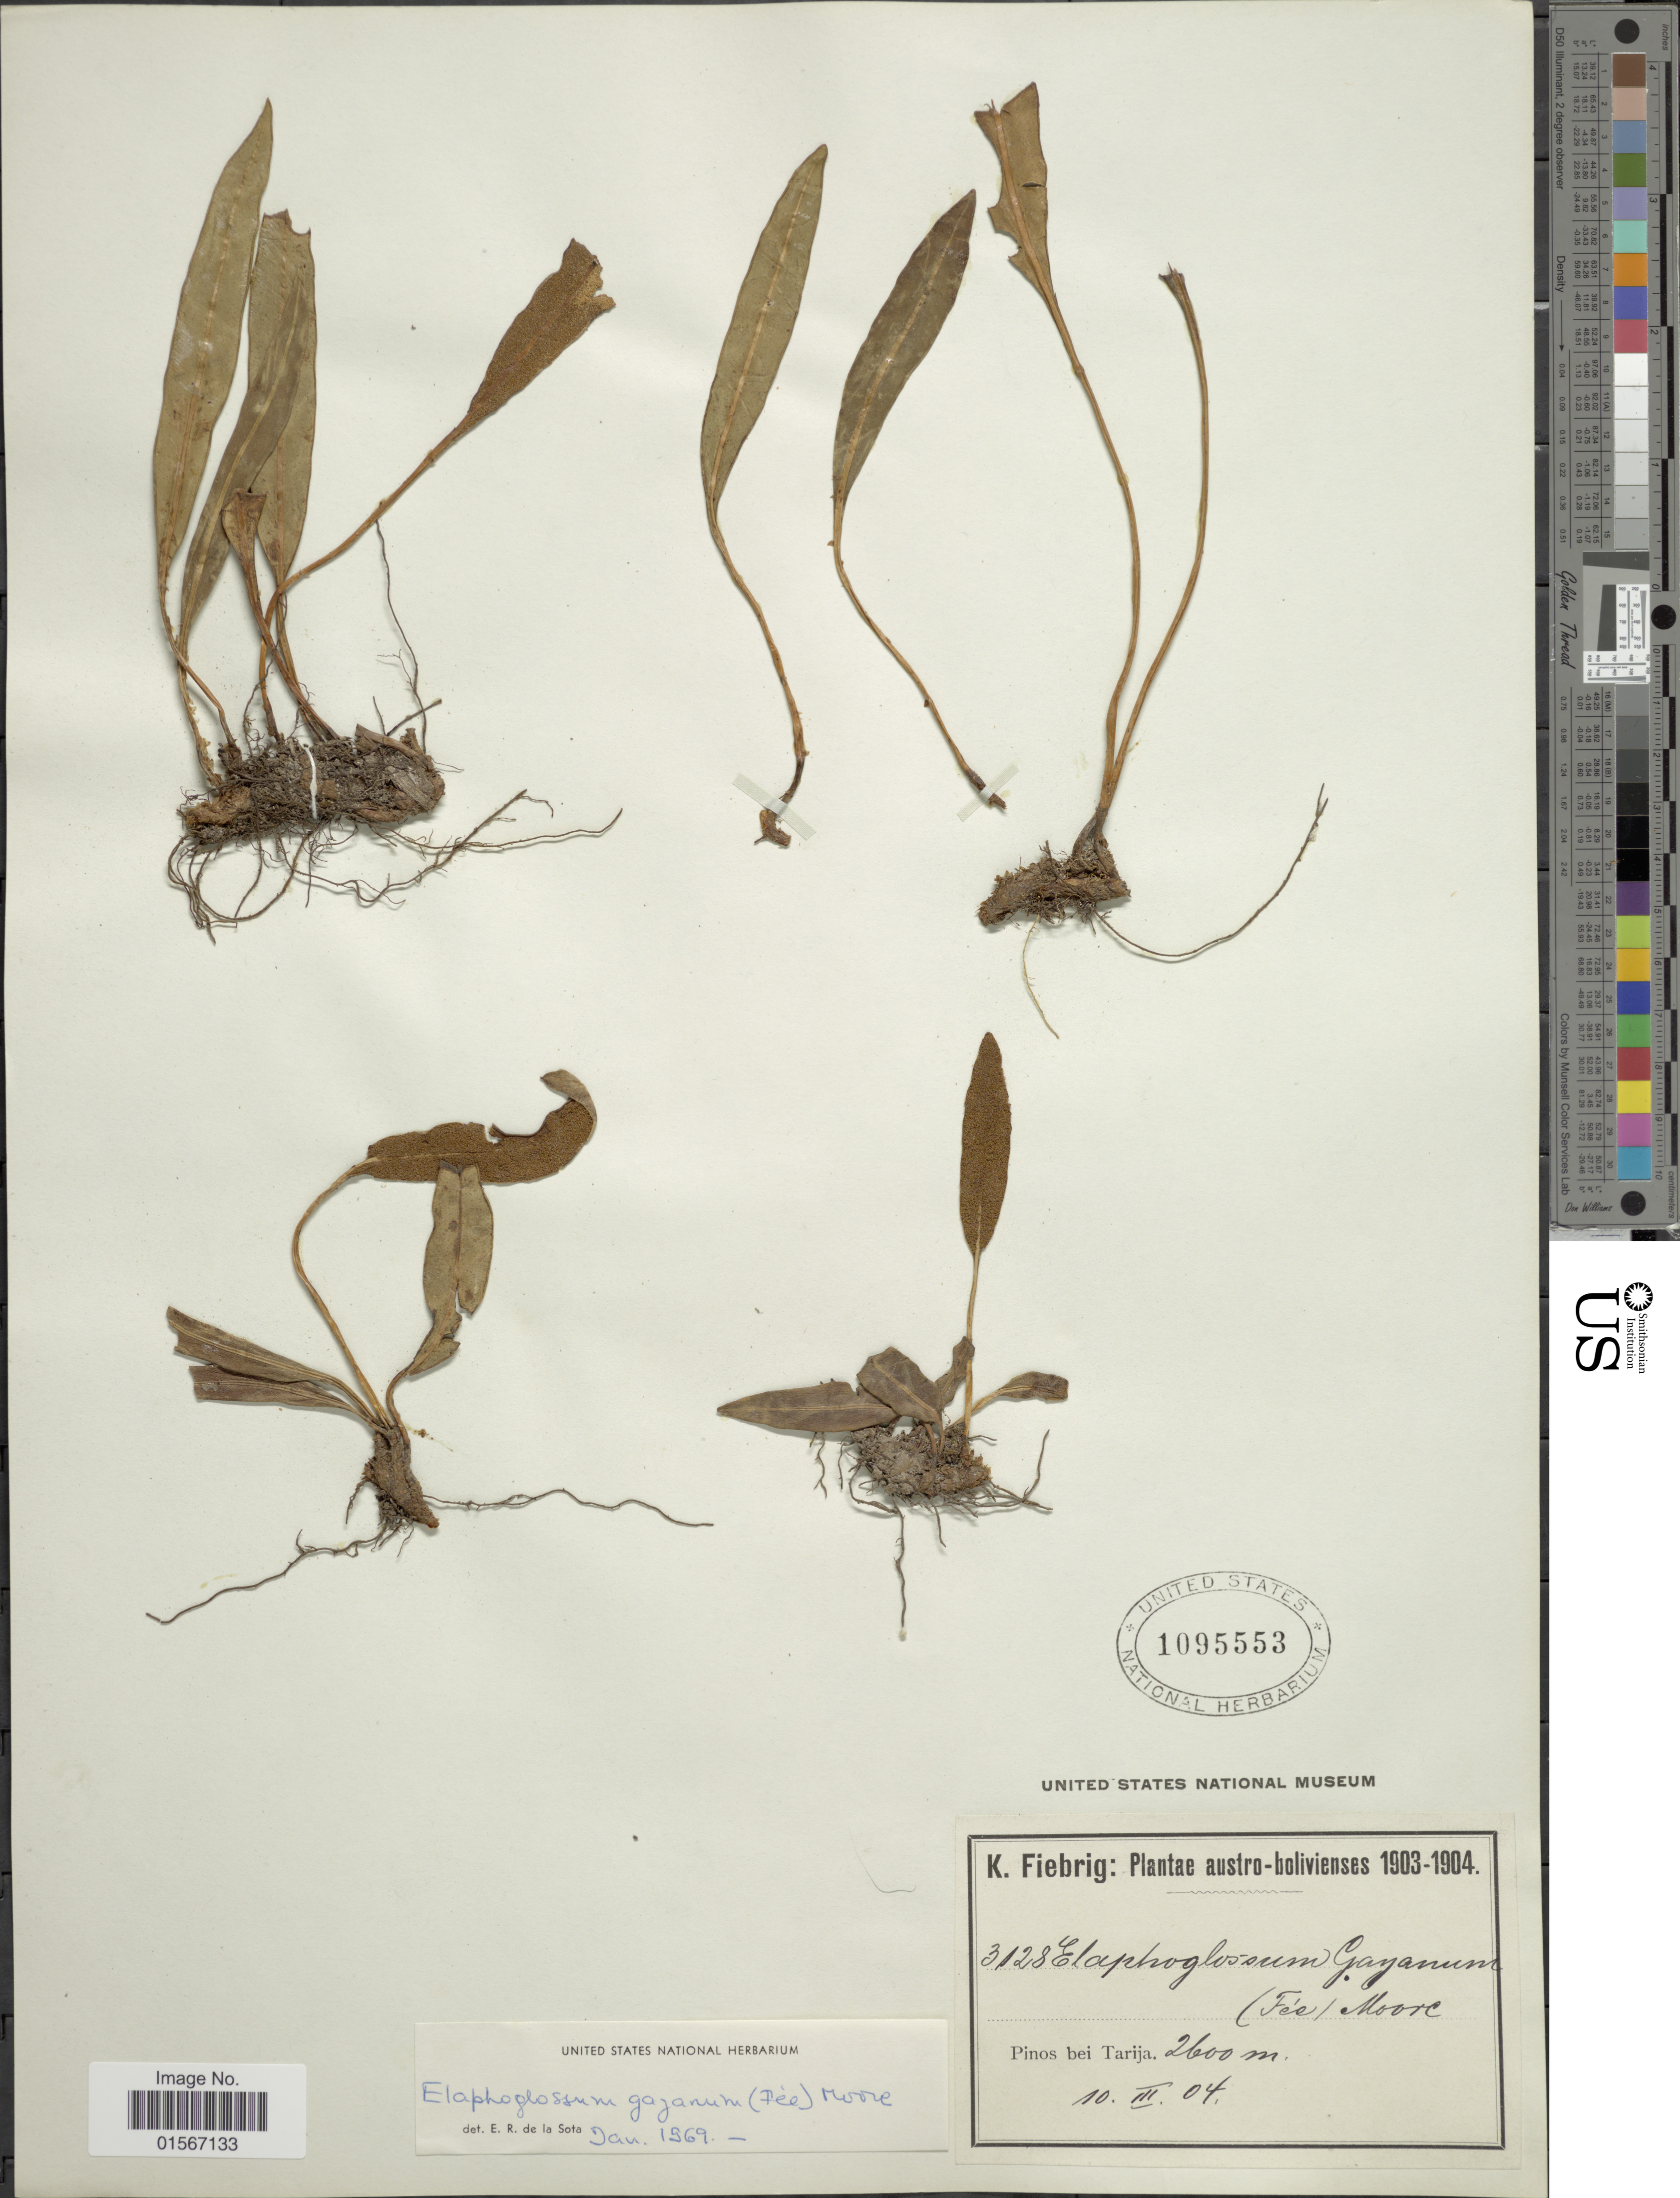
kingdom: Plantae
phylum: Tracheophyta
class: Polypodiopsida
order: Polypodiales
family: Dryopteridaceae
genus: Elaphoglossum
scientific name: Elaphoglossum minutum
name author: (Pohl ex Fée) T. Moore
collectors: K. Fiebrig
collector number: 3128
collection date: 1904-03-10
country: Bolivia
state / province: Tarija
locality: Austro-boloviensis, Pinos bei Tarija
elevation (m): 2600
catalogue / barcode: US 1095553